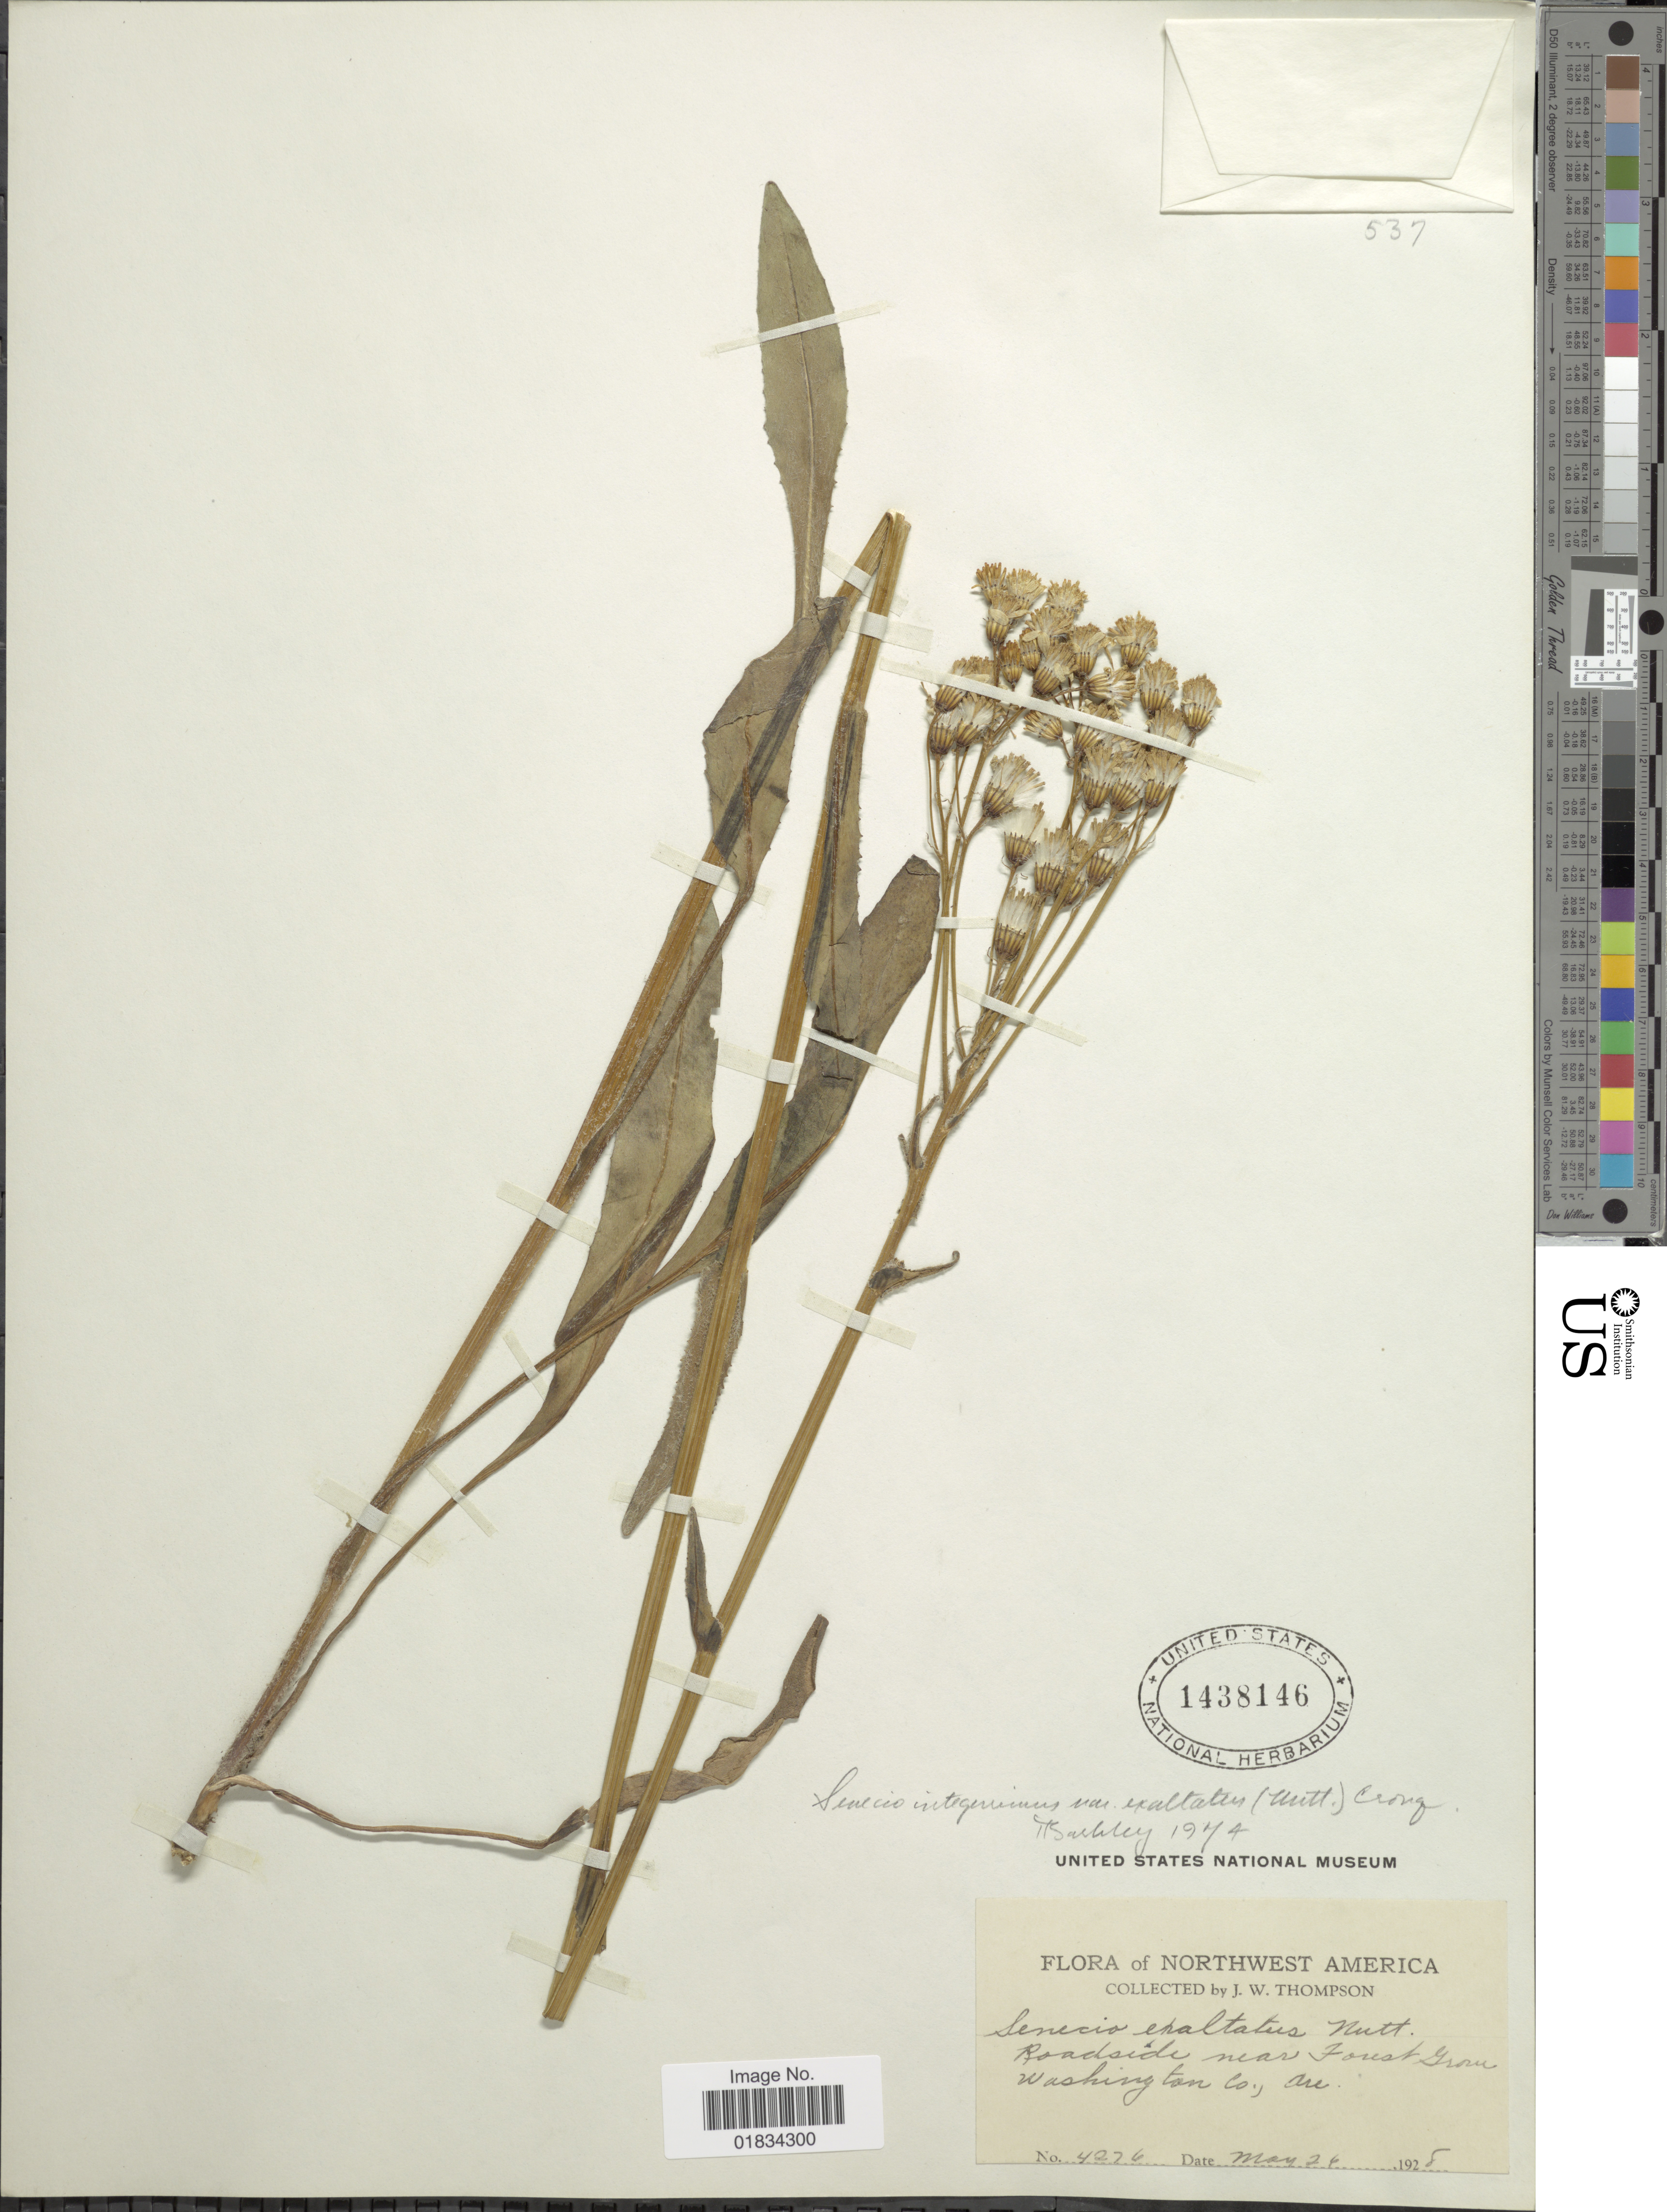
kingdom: Plantae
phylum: Tracheophyta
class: Magnoliopsida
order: Asterales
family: Asteraceae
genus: Senecio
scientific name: Senecio integerrimus var. exaltatus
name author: (Nutt.) Cronq.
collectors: J. W. Thompson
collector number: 4276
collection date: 1928-05-24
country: United States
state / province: Oregon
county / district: Washington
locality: Roadside near Forest Grove Washington Co.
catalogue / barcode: US 1438146